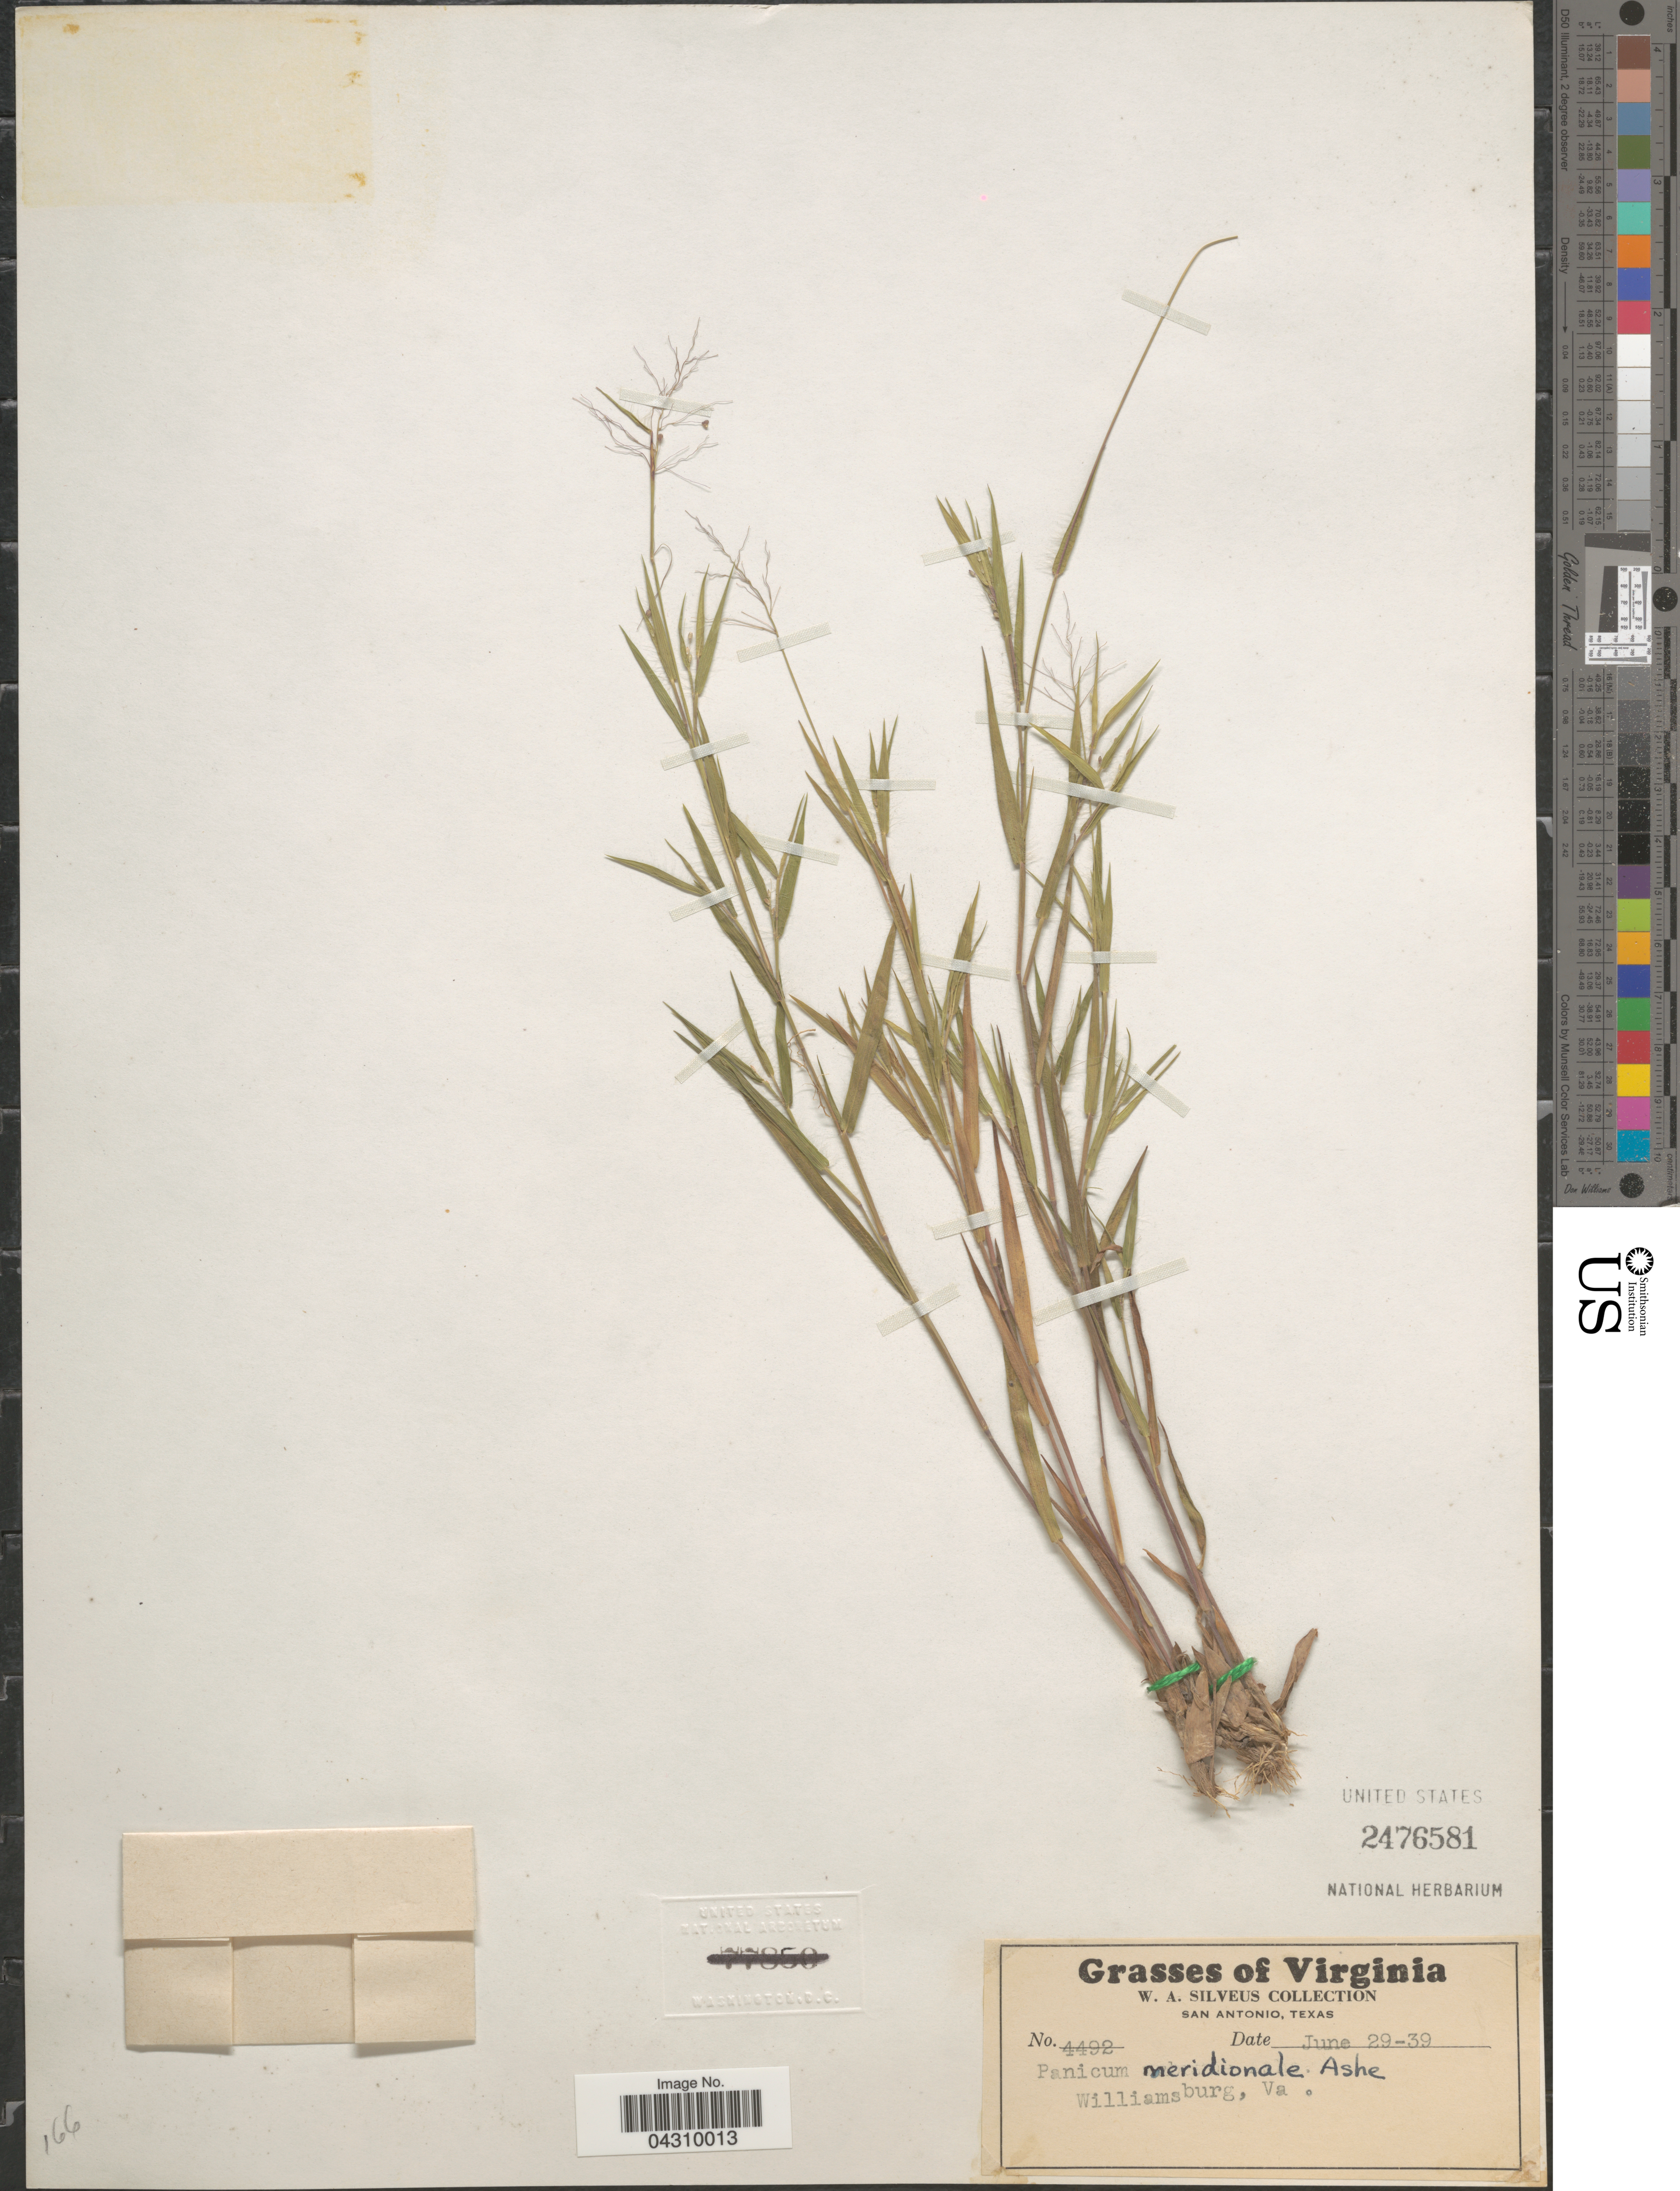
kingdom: Plantae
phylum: Tracheophyta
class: Liliopsida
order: Poales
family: Poaceae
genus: Dichanthelium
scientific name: Dichanthelium acuminatum var. acuminatum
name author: (Sw.) Gould & C.A. Clark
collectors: W. Silveus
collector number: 4492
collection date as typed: Transcribed d/m/y: 29/6/39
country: United States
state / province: Virginia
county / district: City of Williamsburg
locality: Williamsburg.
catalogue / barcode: US 2476581